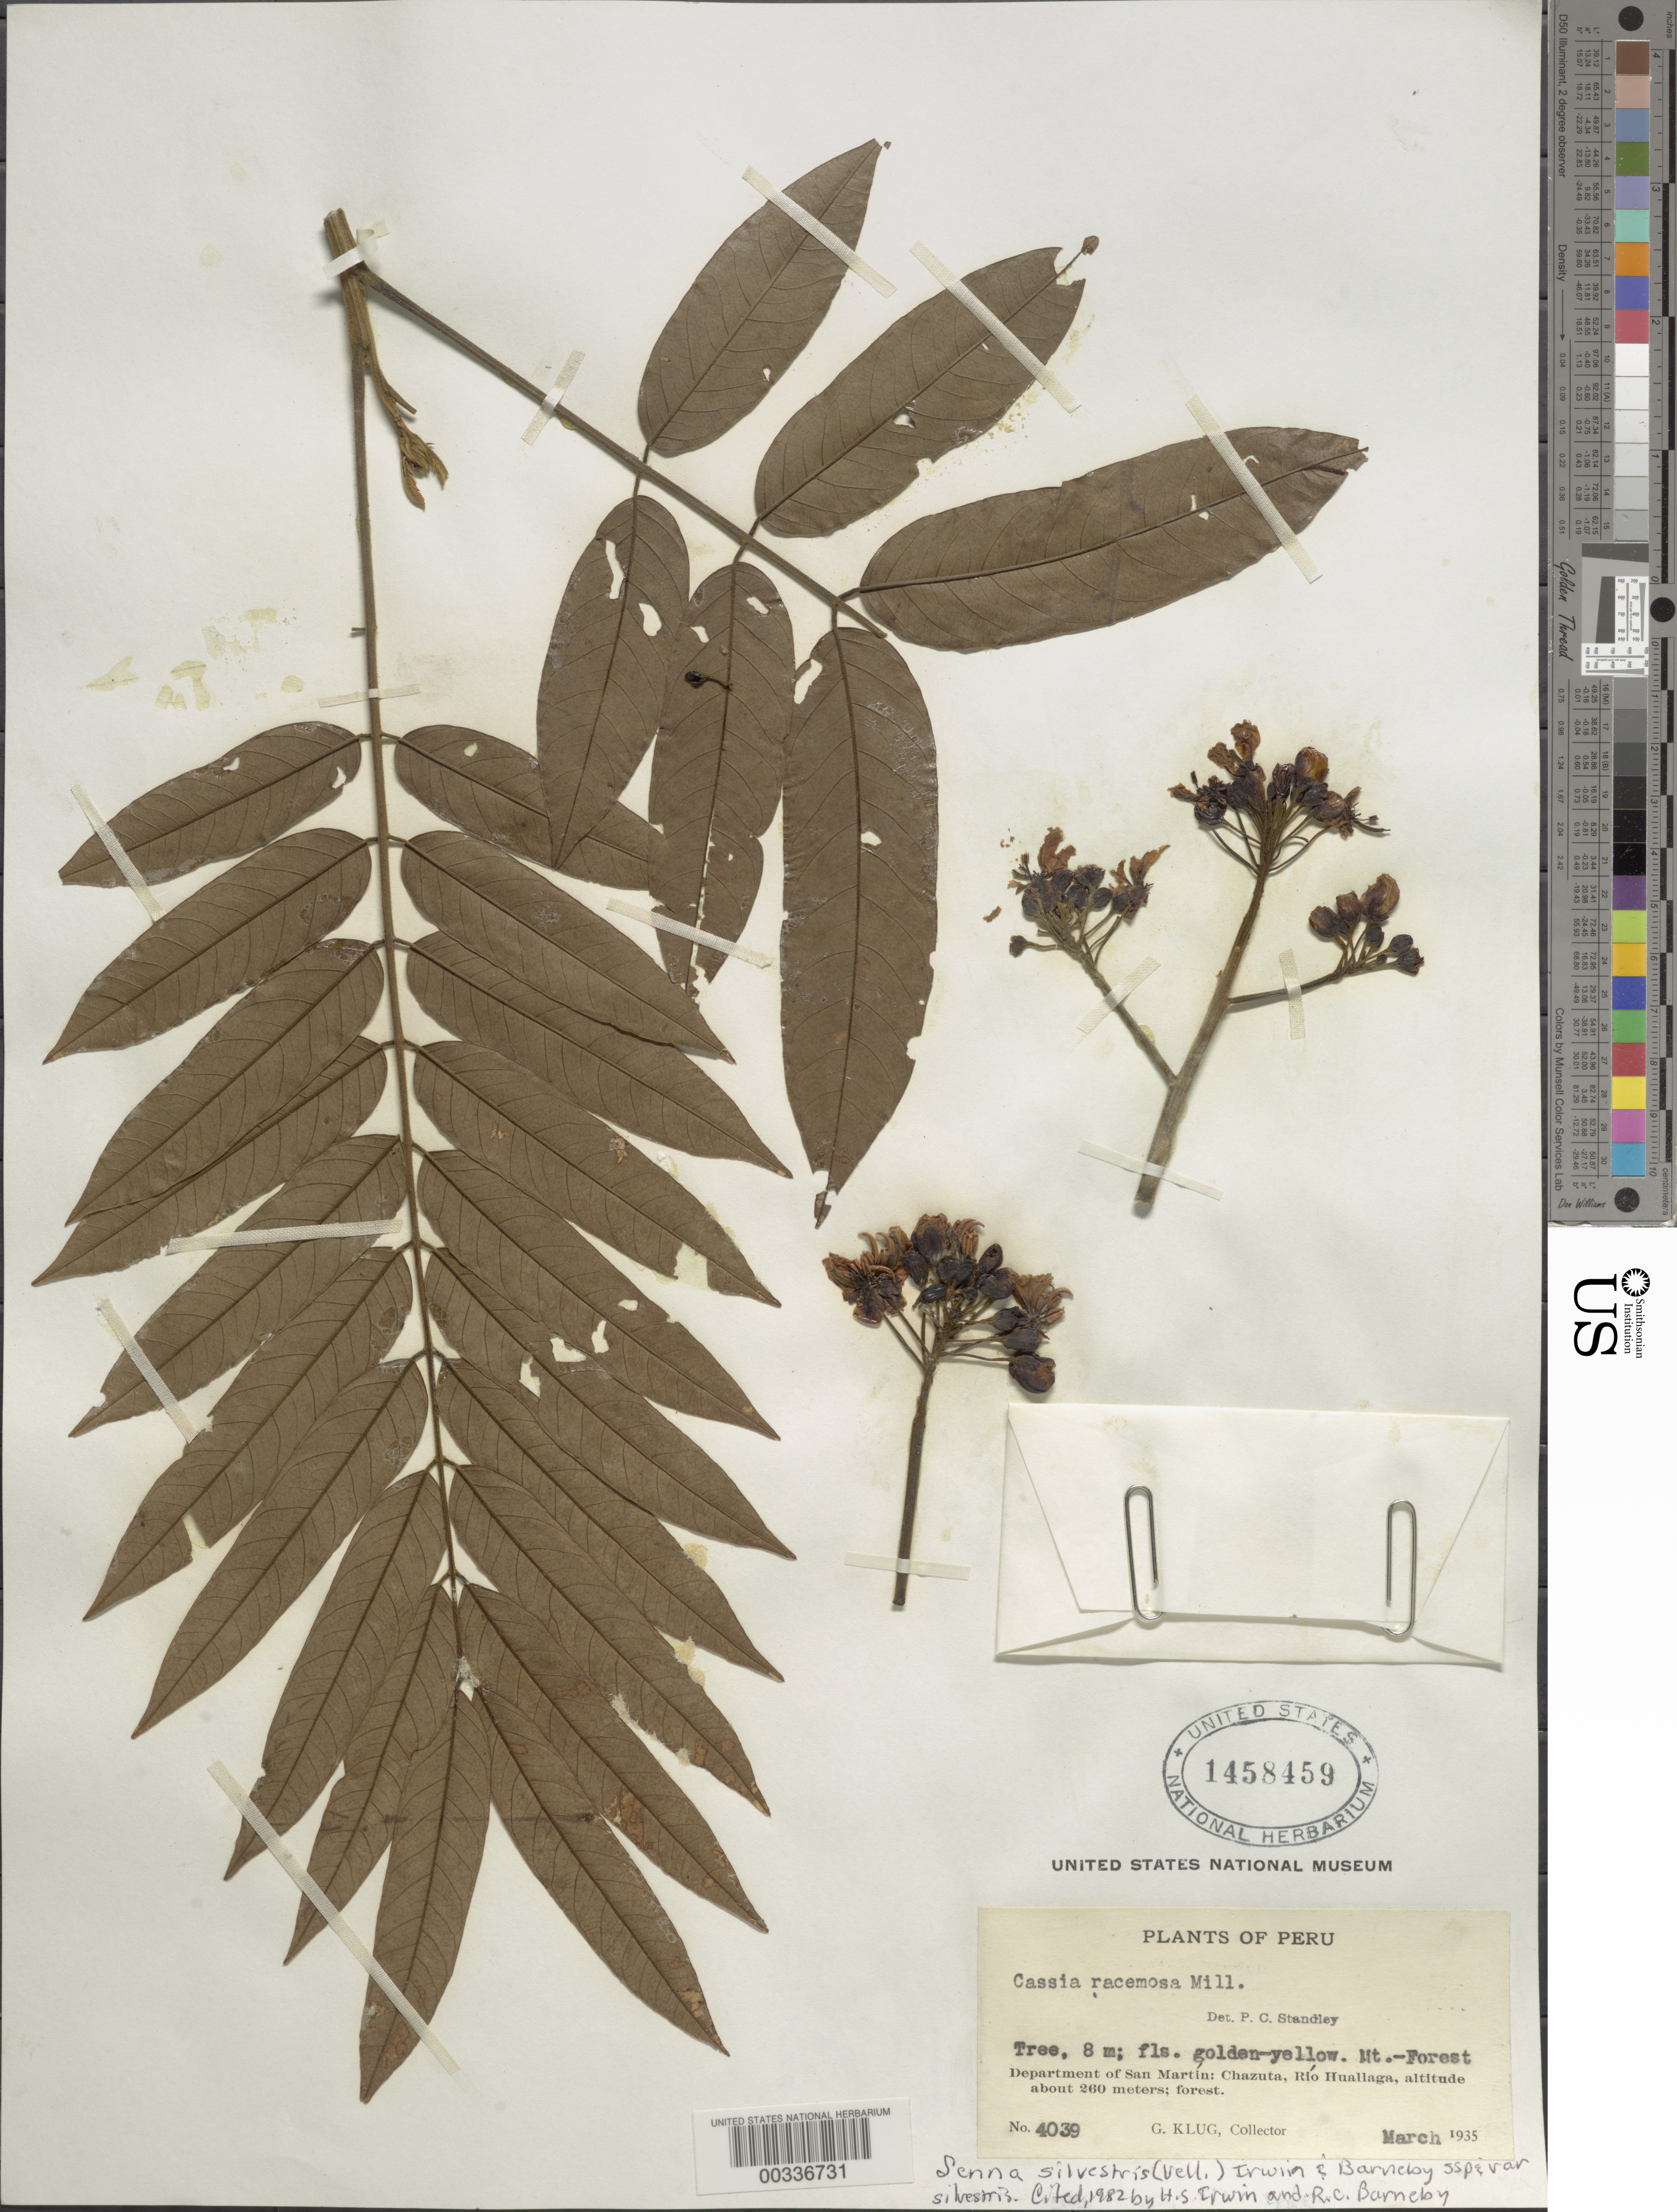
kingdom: Plantae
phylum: Tracheophyta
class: Magnoliopsida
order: Fabales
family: Fabaceae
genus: Senna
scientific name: Senna silvestris var. silvestris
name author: (Vell.) H.S. Irwin & Barneby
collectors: G. Klug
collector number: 4039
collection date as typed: Mar 1935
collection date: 1935-03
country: Peru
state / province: San Martín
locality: Chazuta, Rio Huallaga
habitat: Forest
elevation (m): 260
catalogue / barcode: US 1458459